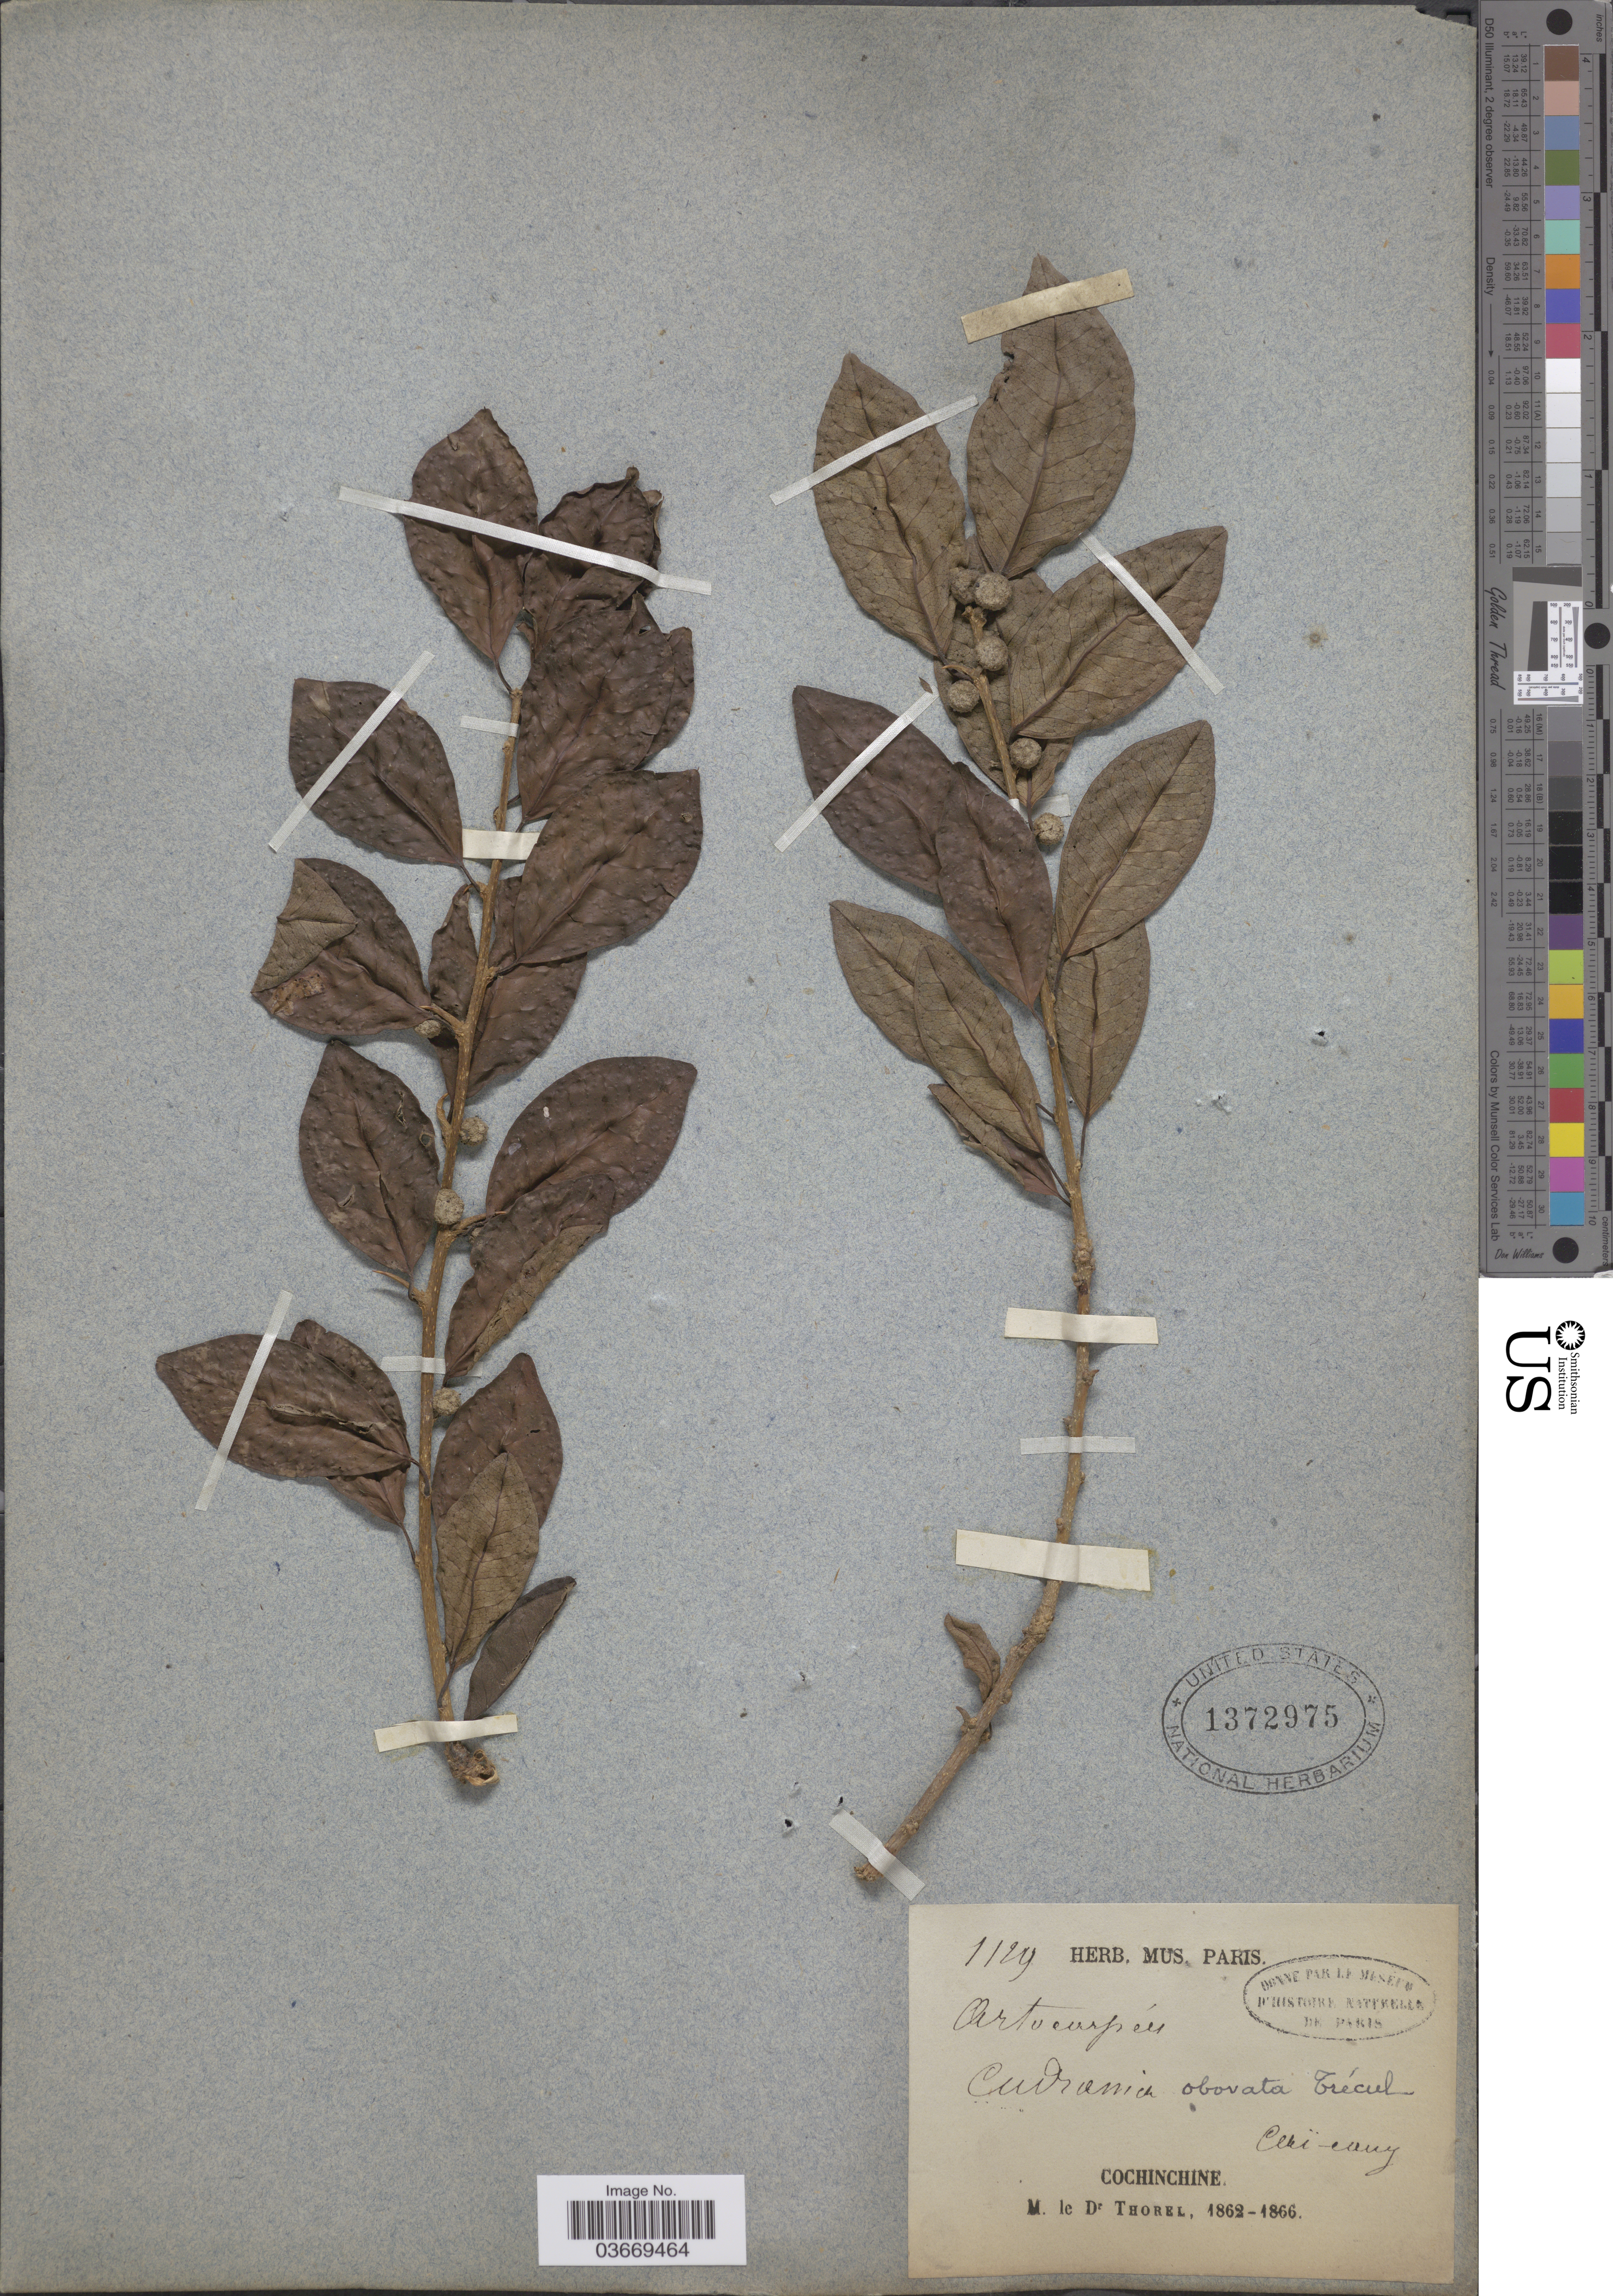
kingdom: Plantae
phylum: Tracheophyta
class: Magnoliopsida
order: Rosales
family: Moraceae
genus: Maclura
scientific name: Maclura cochinchinensis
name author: (Lour.) Corner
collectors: C. Thorel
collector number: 1129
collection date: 1862/1866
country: Vietnam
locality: Cochinchine.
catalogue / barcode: US 1372975